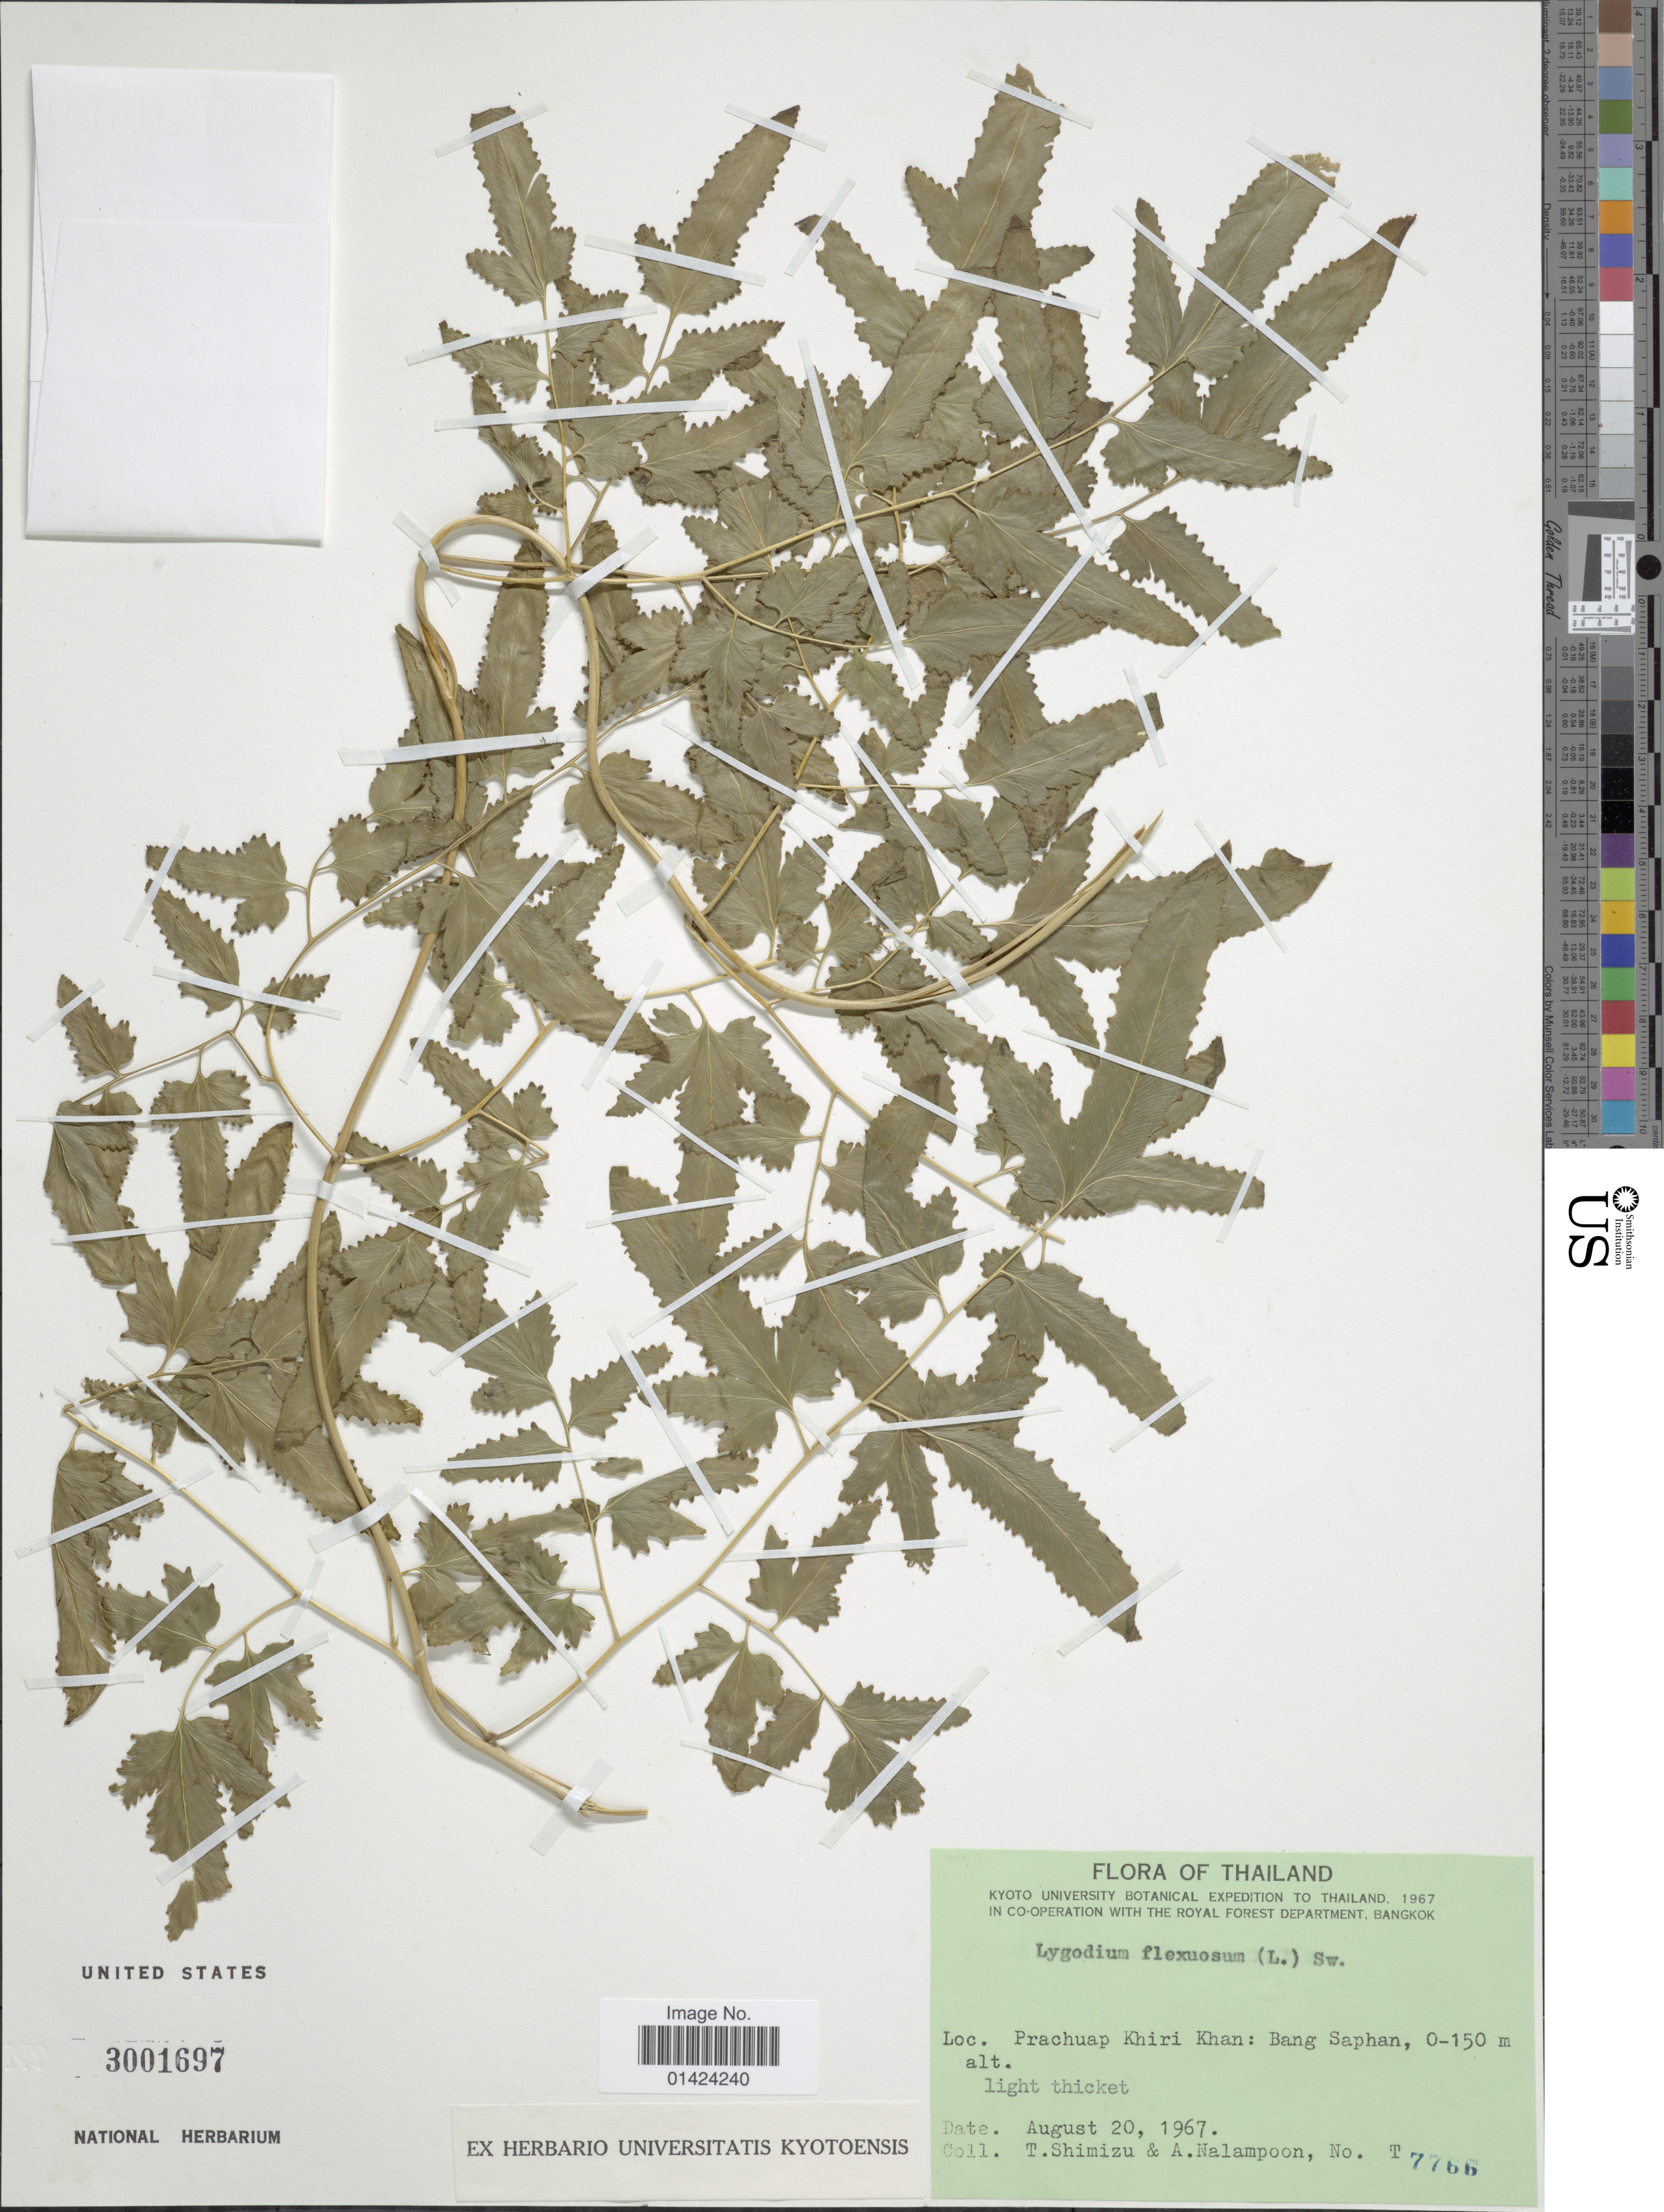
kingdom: Plantae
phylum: Tracheophyta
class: Polypodiopsida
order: Schizaeales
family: Lygodiaceae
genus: Lygodium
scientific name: Lygodium flexuosum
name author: Sw.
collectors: T. Shimizu & A. Nalampoon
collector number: T 7766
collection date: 1967-08-20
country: Thailand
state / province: Prachuap Khiri Khan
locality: Bang Saphan.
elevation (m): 0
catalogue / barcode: US 3001697